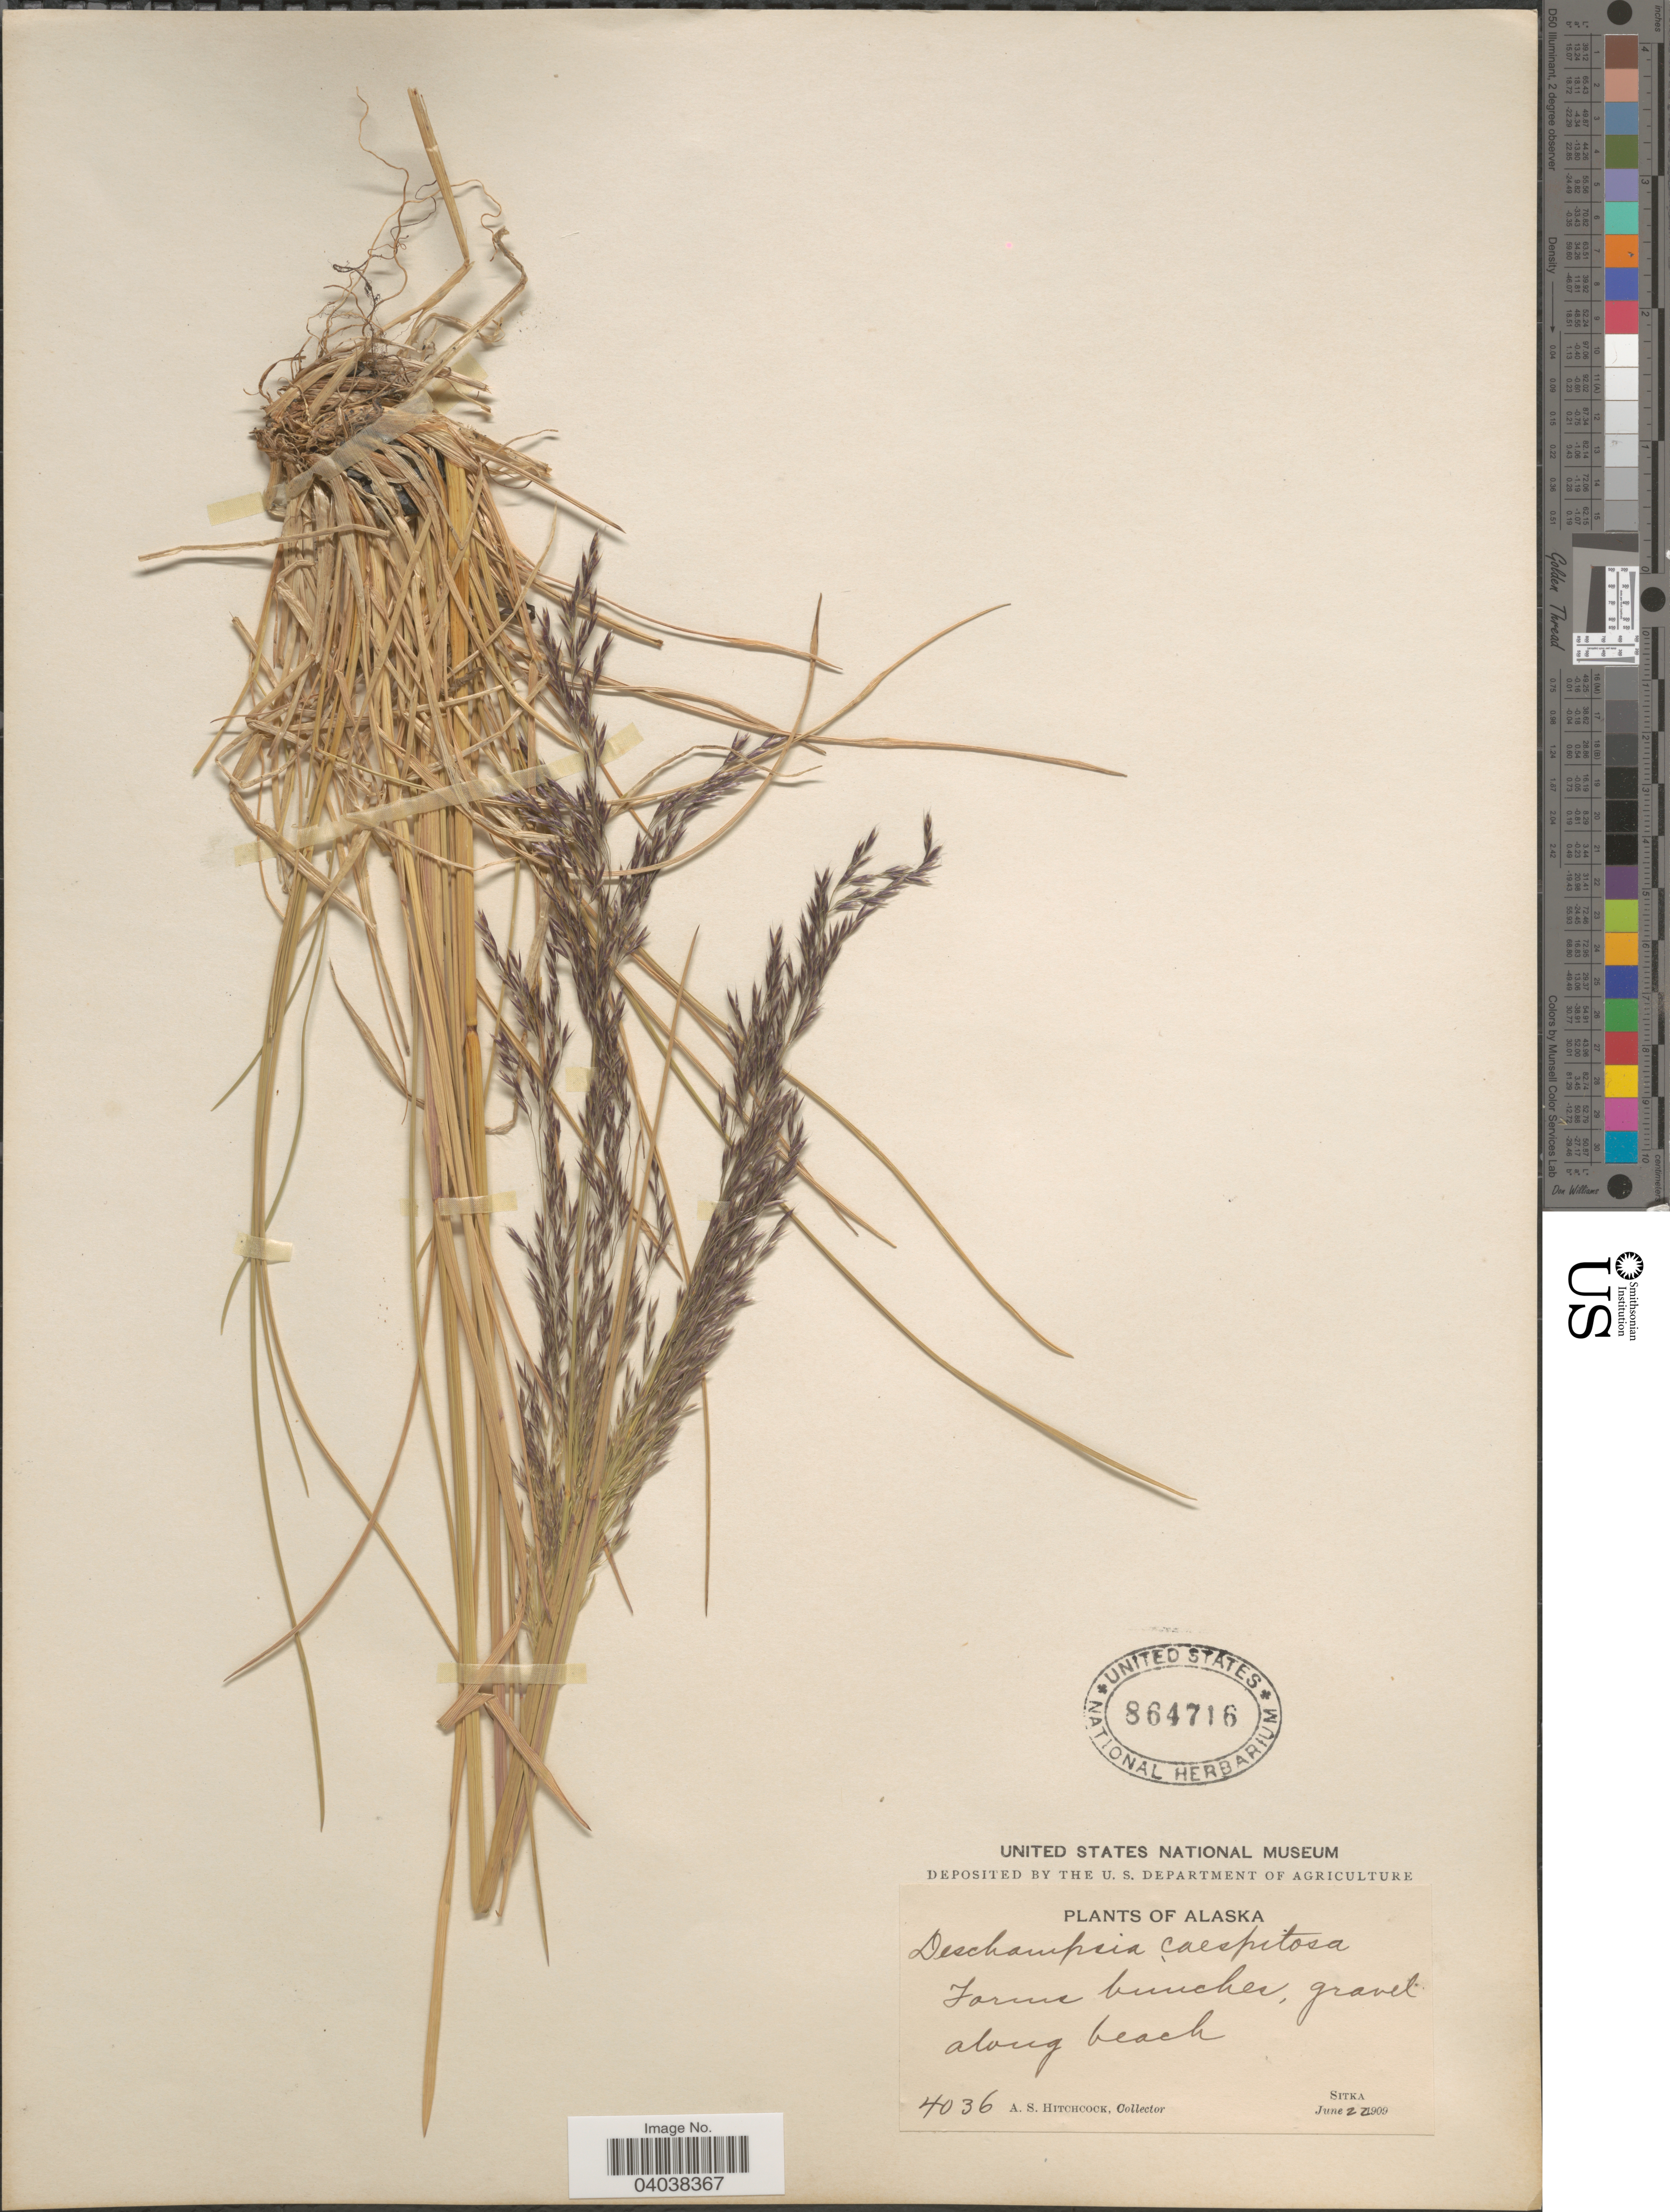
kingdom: Plantae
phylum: Tracheophyta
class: Liliopsida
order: Poales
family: Poaceae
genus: Deschampsia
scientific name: Deschampsia cespitosa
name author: (L.) P. Beauv.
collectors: A. S. Hitchcock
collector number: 4036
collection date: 1909-06-22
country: United States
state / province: Alaska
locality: Sitka.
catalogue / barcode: US 864716